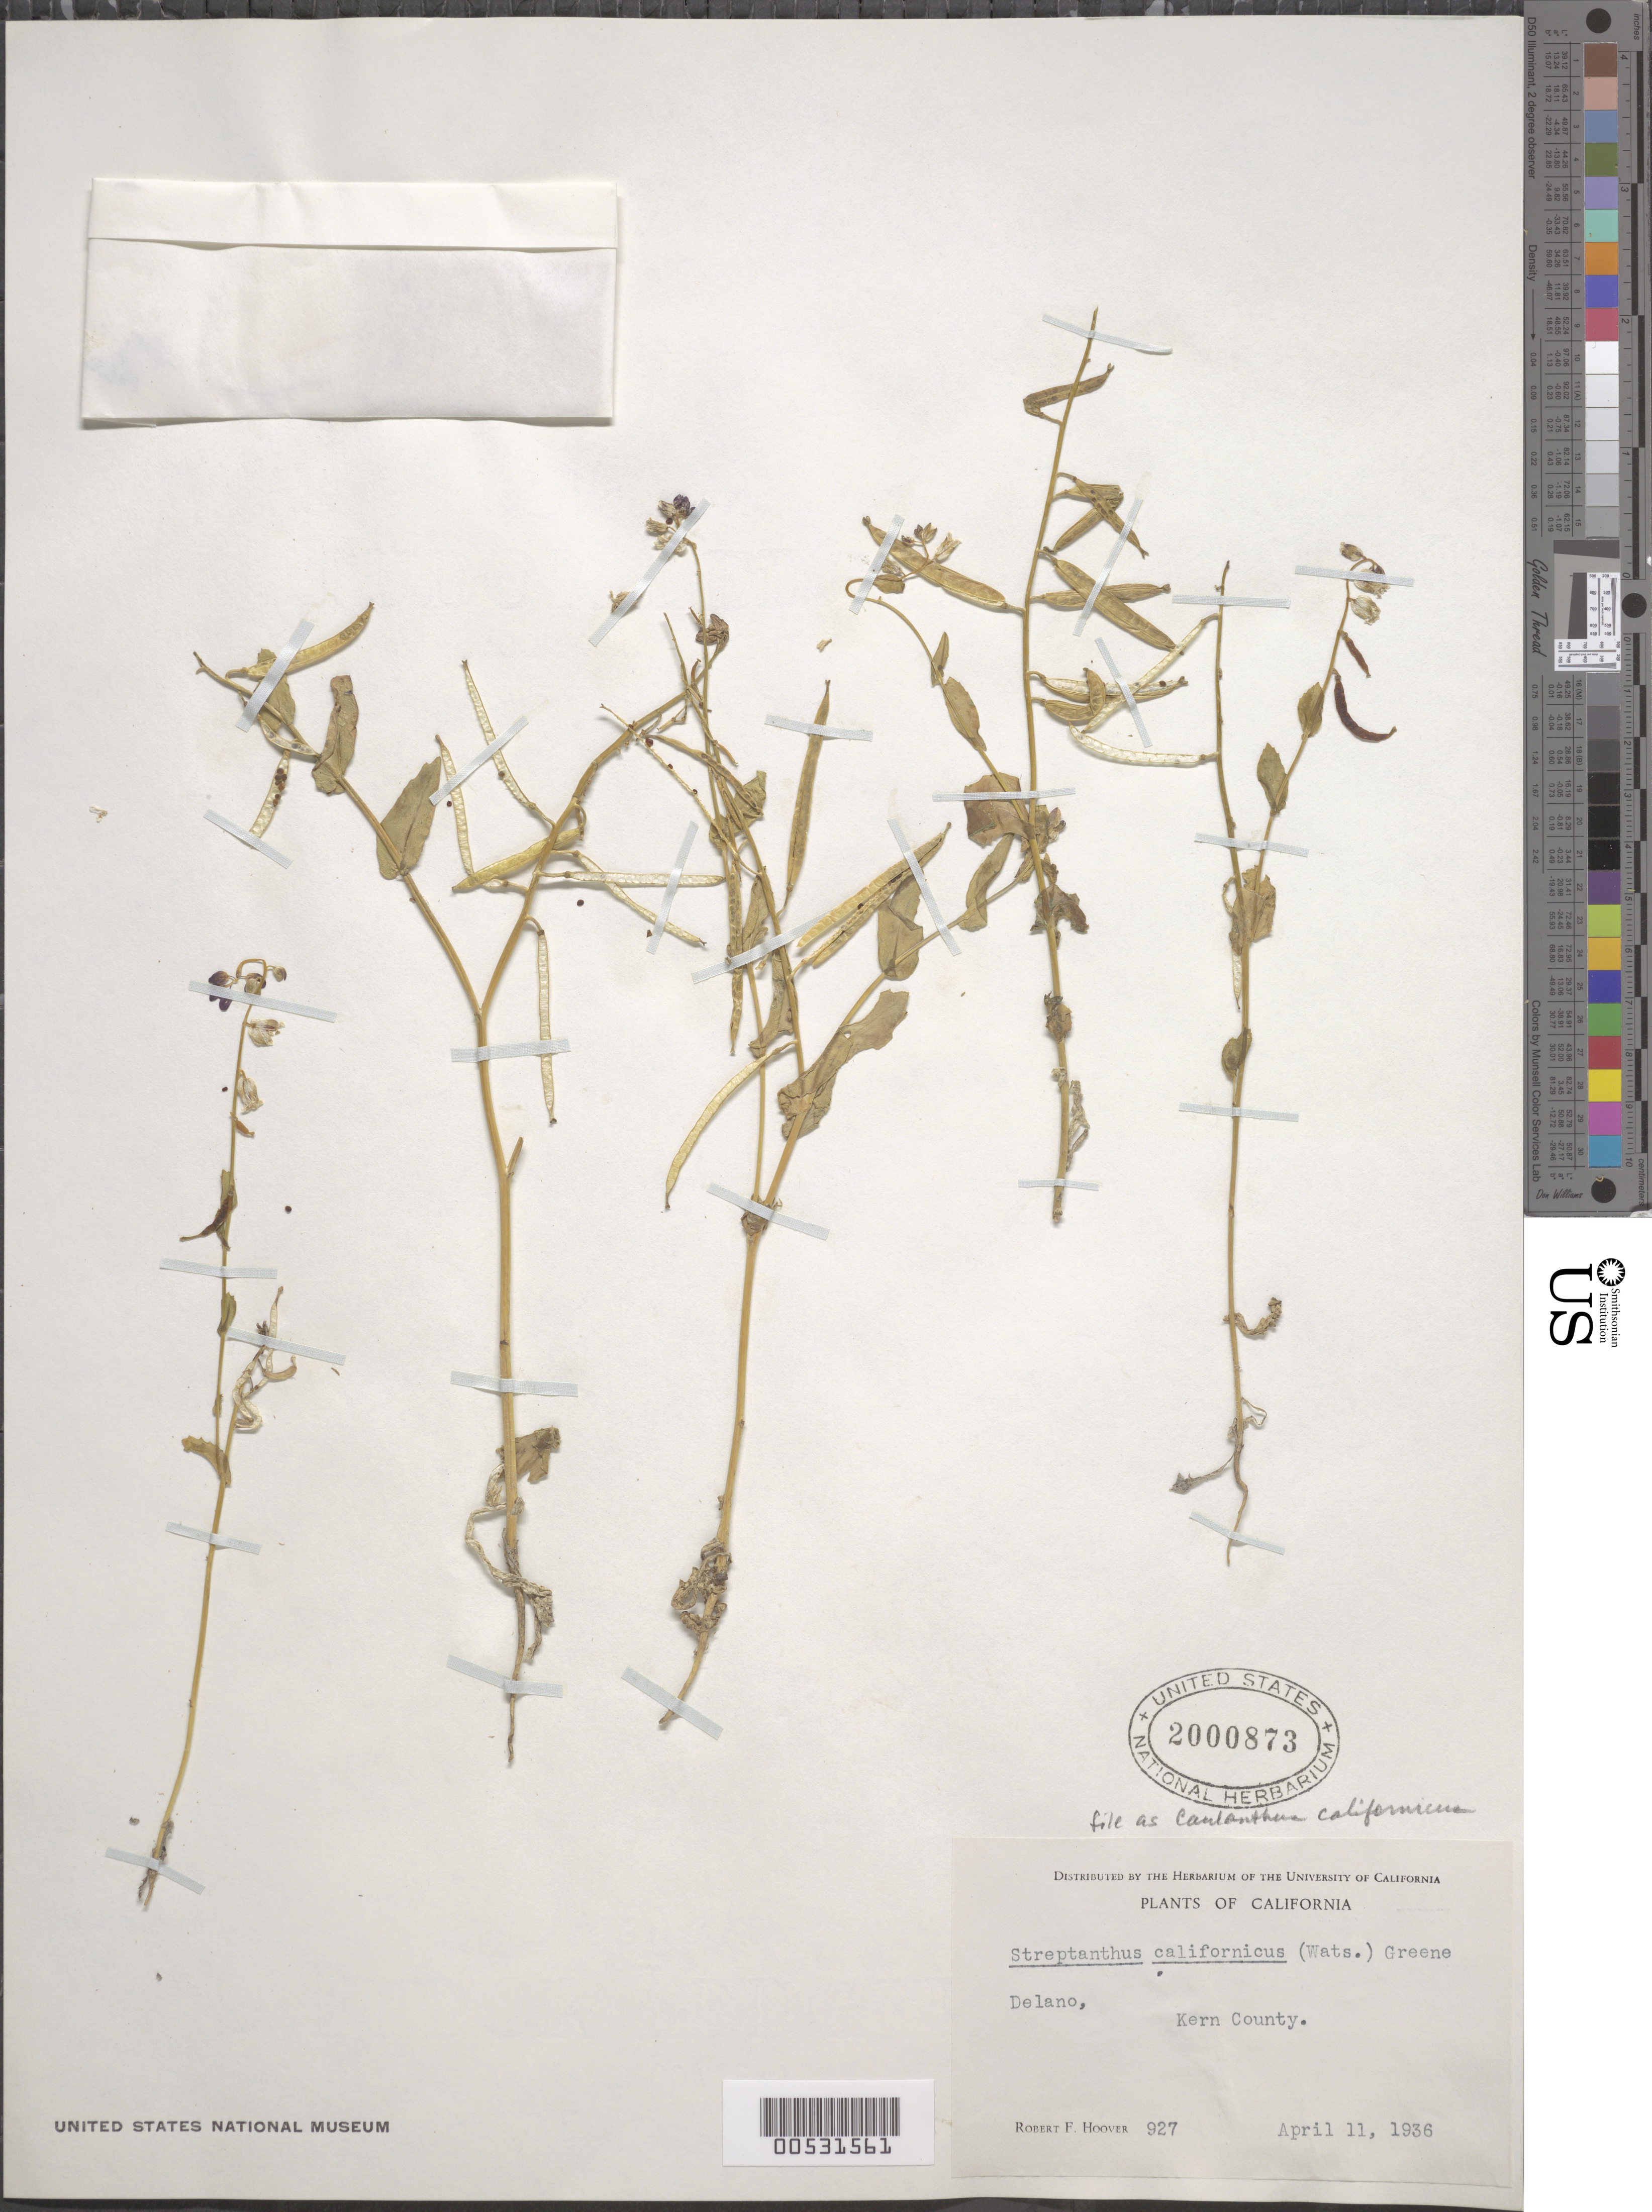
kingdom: Plantae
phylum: Tracheophyta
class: Magnoliopsida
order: Brassicales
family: Brassicaceae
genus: Caulanthus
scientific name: Caulanthus californicus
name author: S. Watson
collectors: R. F. Hoover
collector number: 927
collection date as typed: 11 Apr 1936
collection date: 1936-04-11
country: United States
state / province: California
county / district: Kern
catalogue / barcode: US 2000873